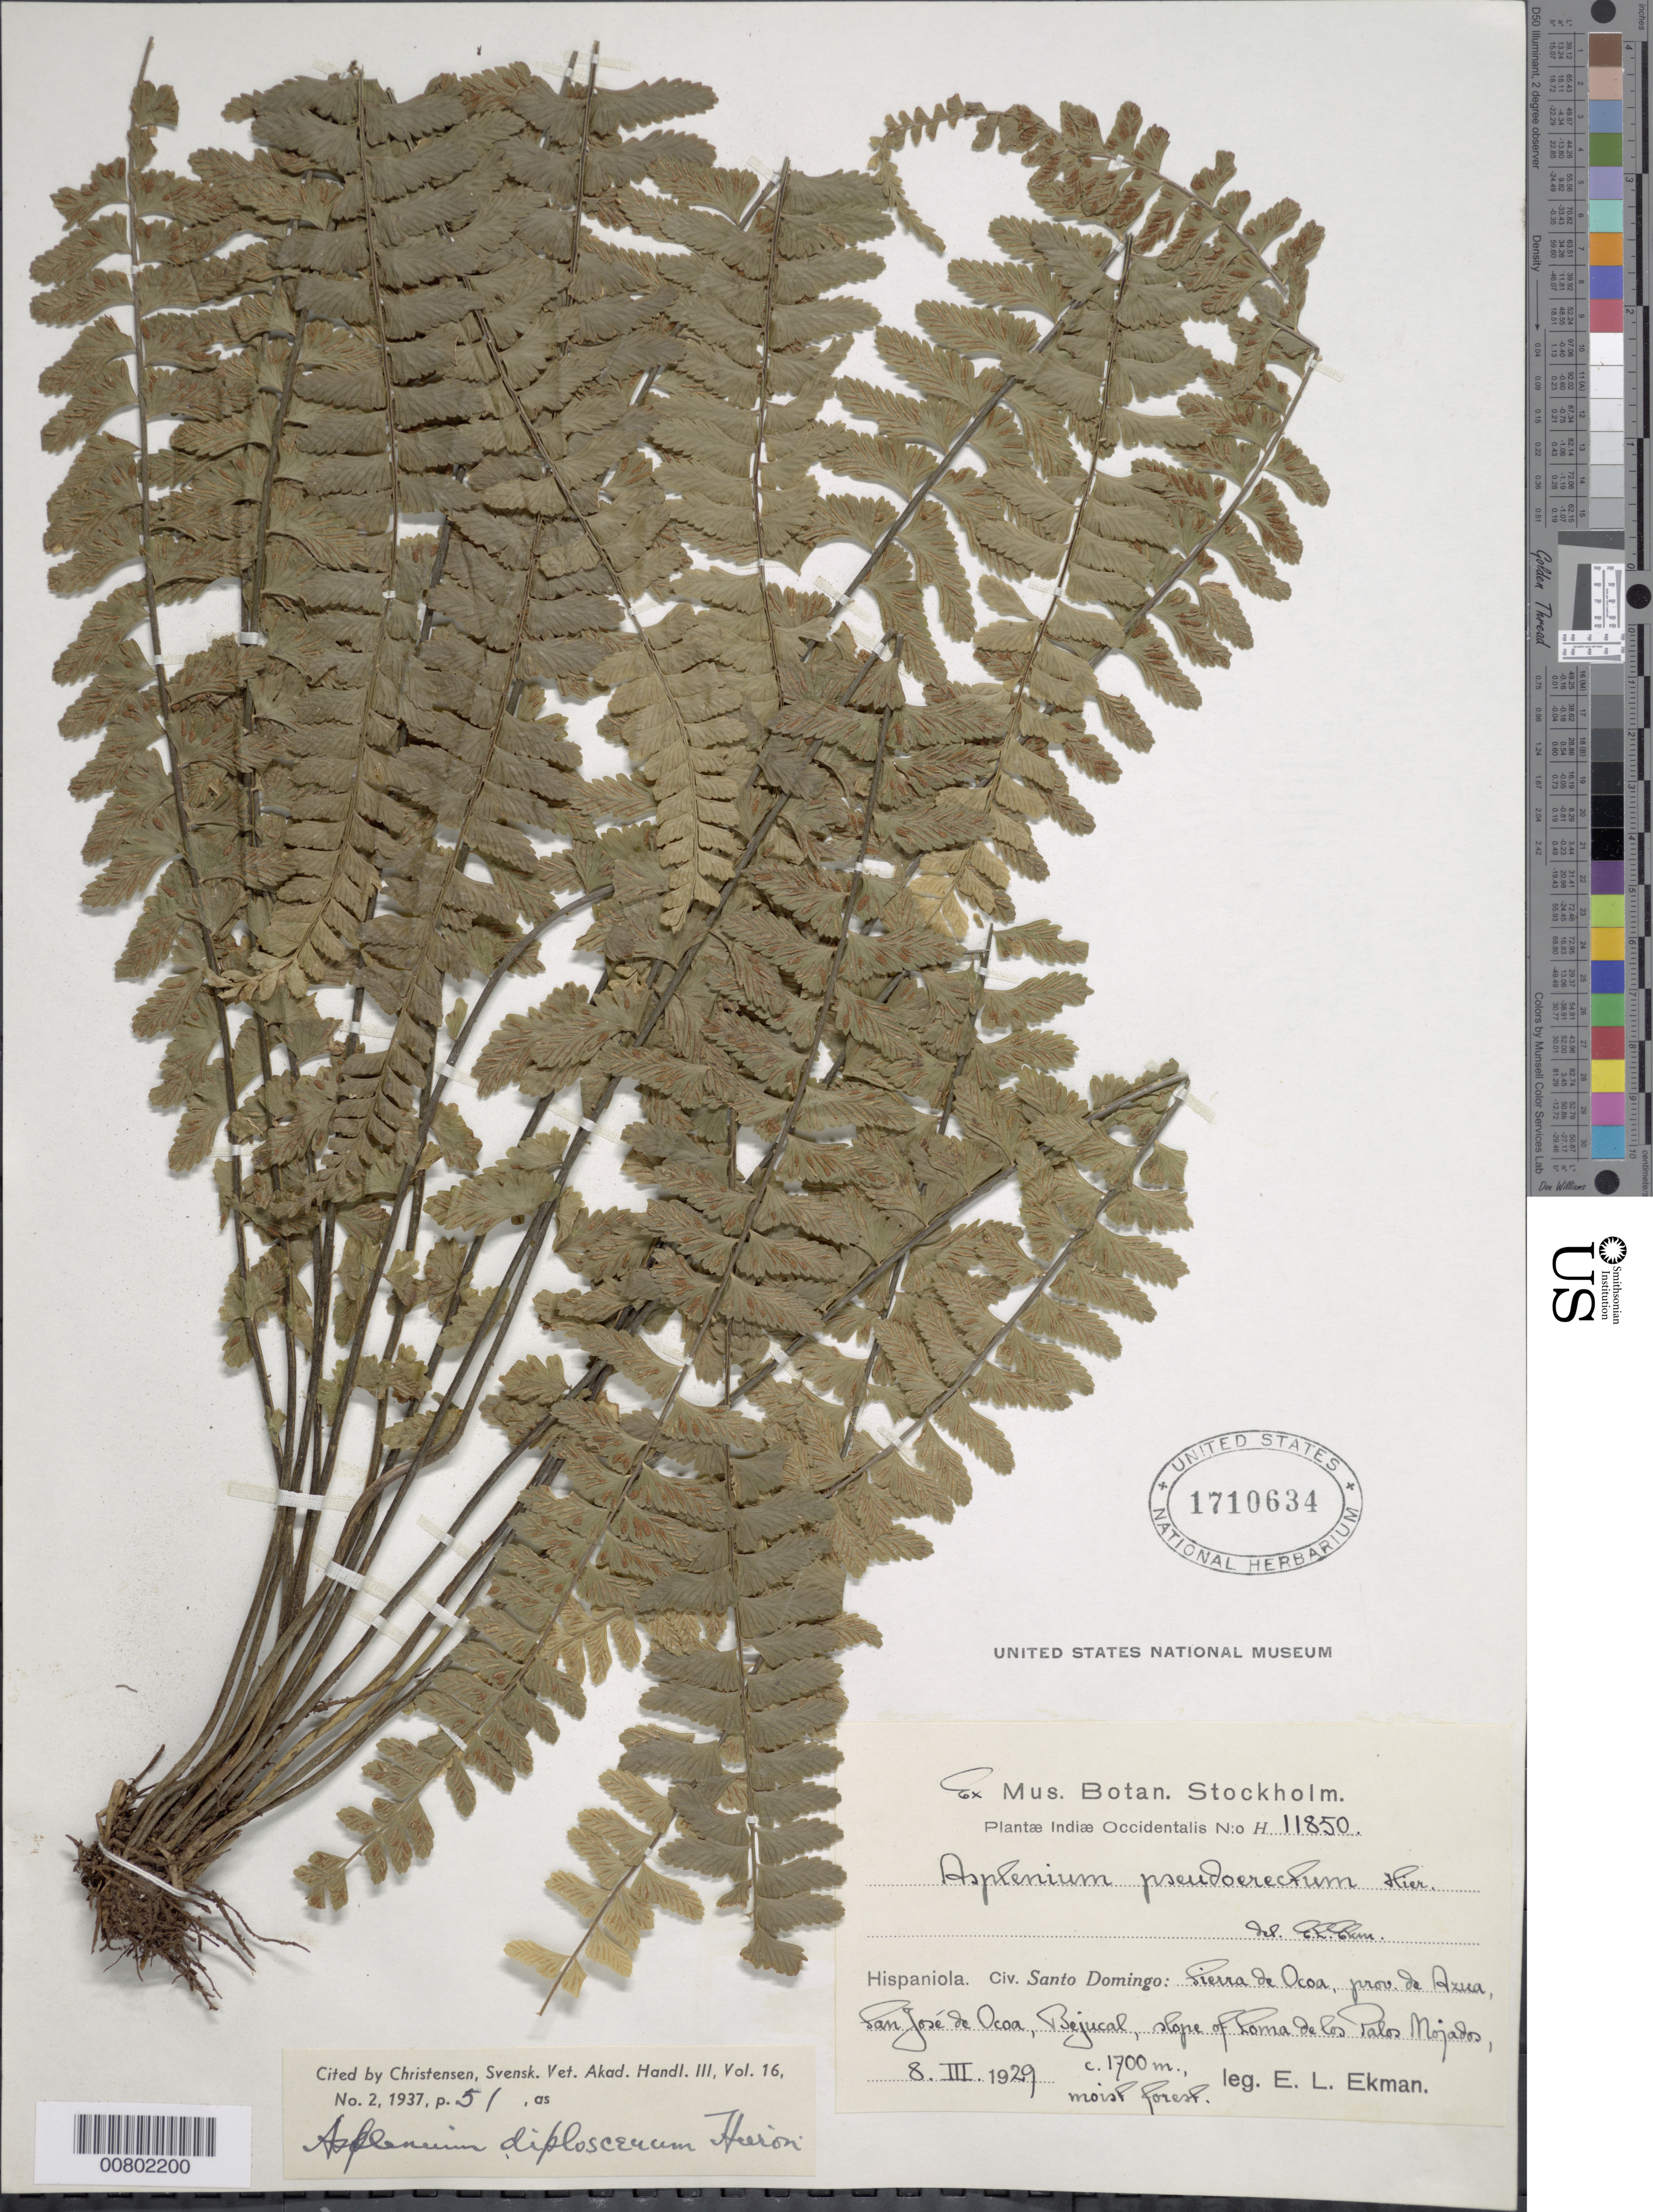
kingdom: Plantae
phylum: Tracheophyta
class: Polypodiopsida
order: Polypodiales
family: Aspleniaceae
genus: Asplenium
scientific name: Asplenium diplosceuum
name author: Hieron.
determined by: Christensen, C. F. A.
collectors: E. L. Ekman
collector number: H 11850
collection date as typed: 08 Mar 1929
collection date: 1929-03-08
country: Dominican Republic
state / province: Azua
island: Hispaniola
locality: Sierra de Ocoa, San José de Ocoa, Bejucal, slope of Loma de los Palos Mojados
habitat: Moist forest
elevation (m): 1700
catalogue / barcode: US 1710634